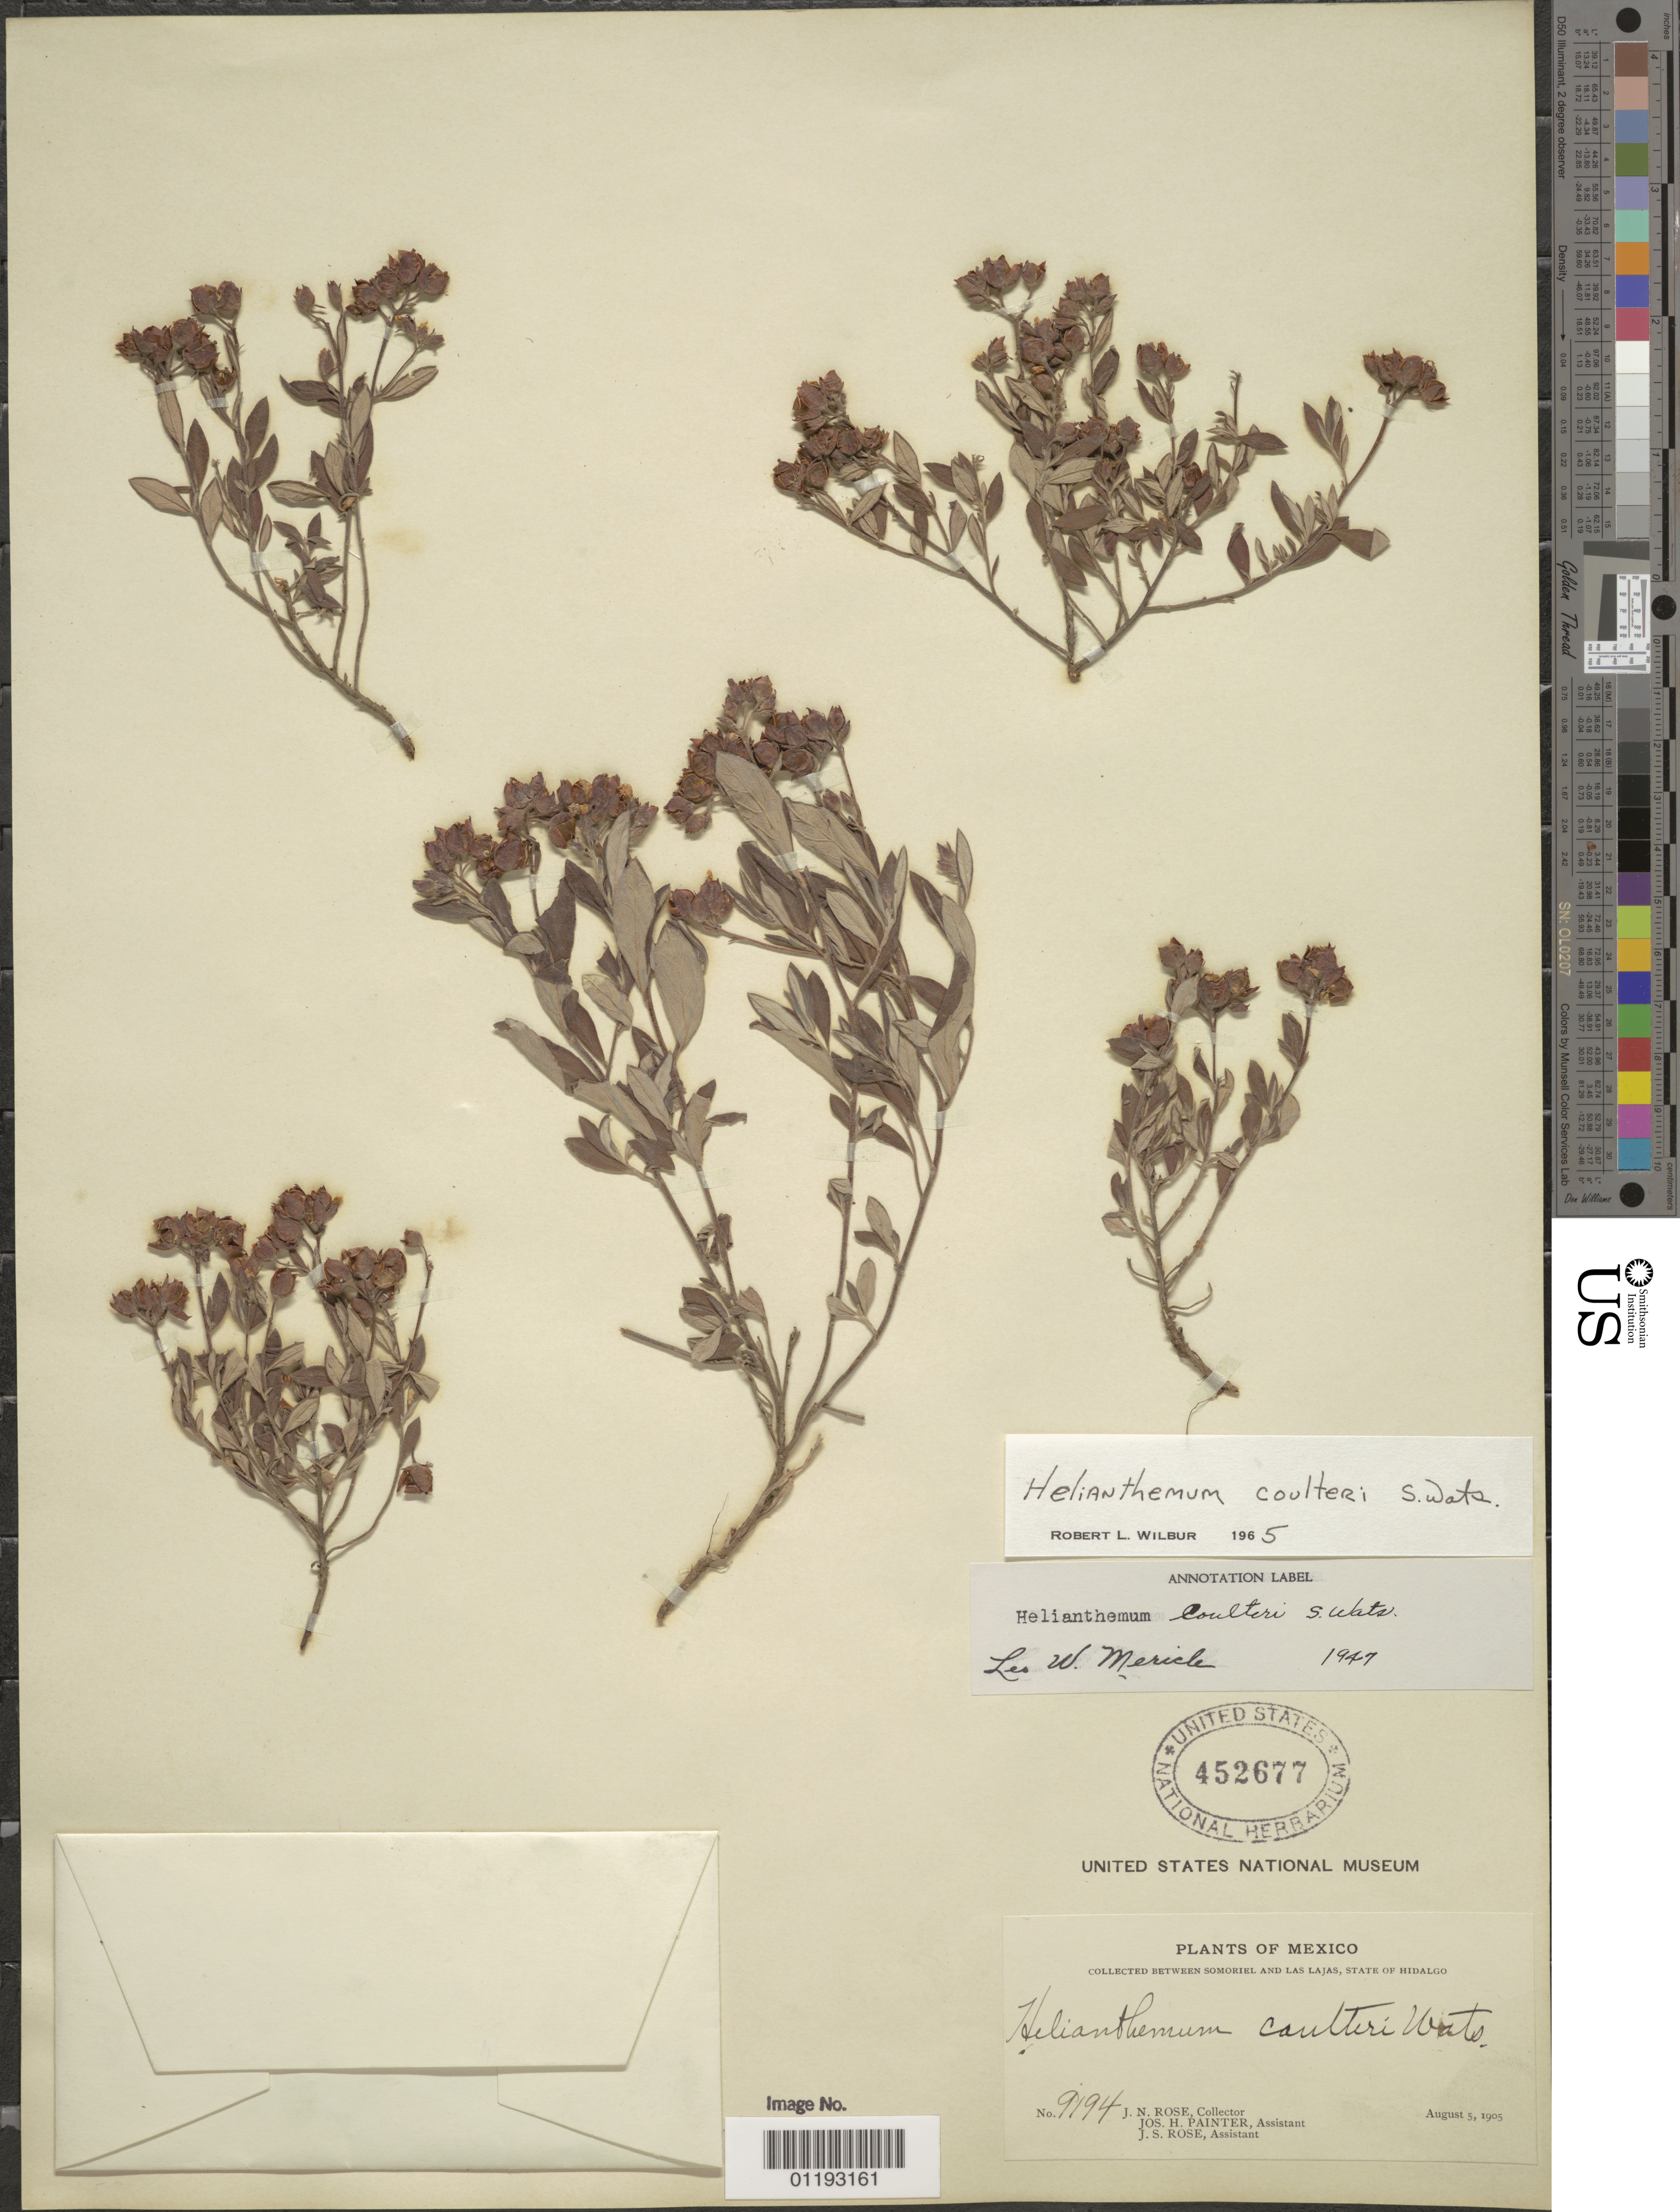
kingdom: Plantae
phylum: Tracheophyta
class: Magnoliopsida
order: Malvales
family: Cistaceae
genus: Helianthemum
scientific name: Helianthemum coulteri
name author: S. Watson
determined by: Wilbur, R. L.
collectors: J. N. Rose, J. H. Painter & J. S. Rose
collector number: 9194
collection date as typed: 05 Aug 1905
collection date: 1905-08-05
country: Mexico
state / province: Hidalgo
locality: Between Somoriel and Las Lajas, State of Hidalgo.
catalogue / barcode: US 452677